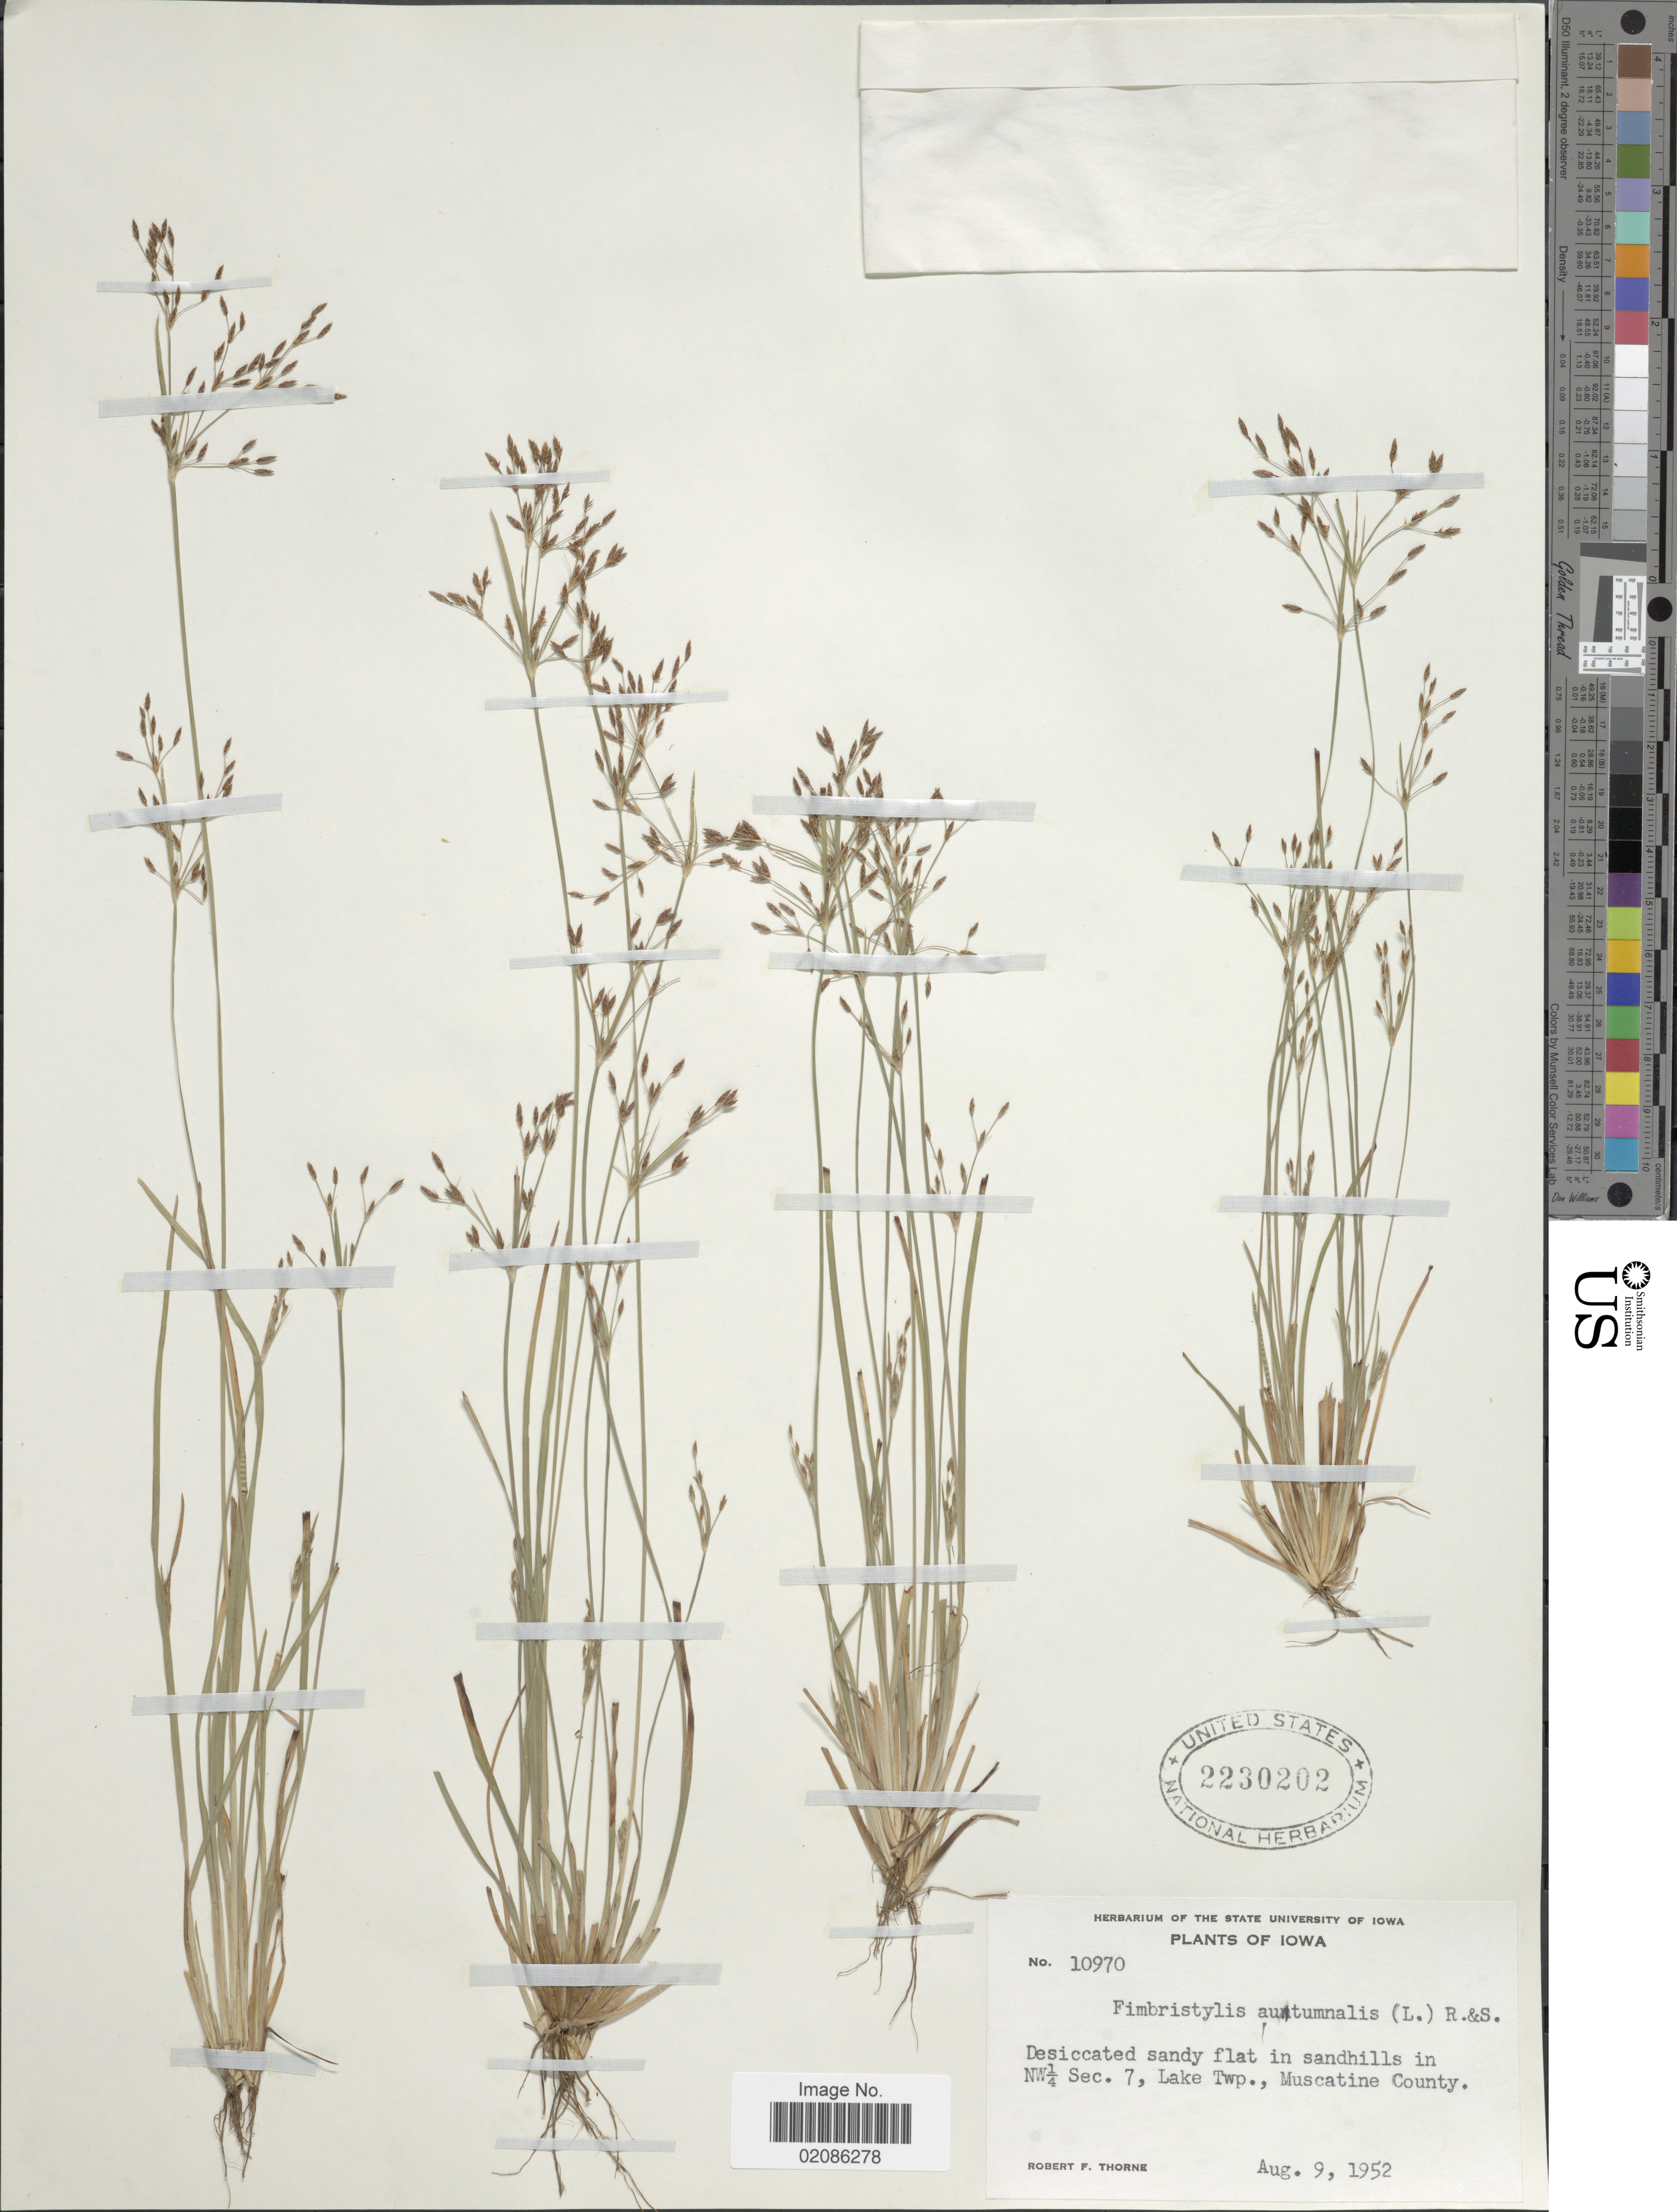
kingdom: Plantae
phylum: Tracheophyta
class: Liliopsida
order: Poales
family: Cyperaceae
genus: Fimbristylis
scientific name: Fimbristylis autumnalis (L.) Roem. & Schult.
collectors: R. F. Thorne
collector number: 10970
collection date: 1952-08-09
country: United States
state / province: Iowa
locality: Desicated sandy flat in sandhills in NW¼ Sec. 7, Lake Twp., Muscatine County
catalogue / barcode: US 2230202